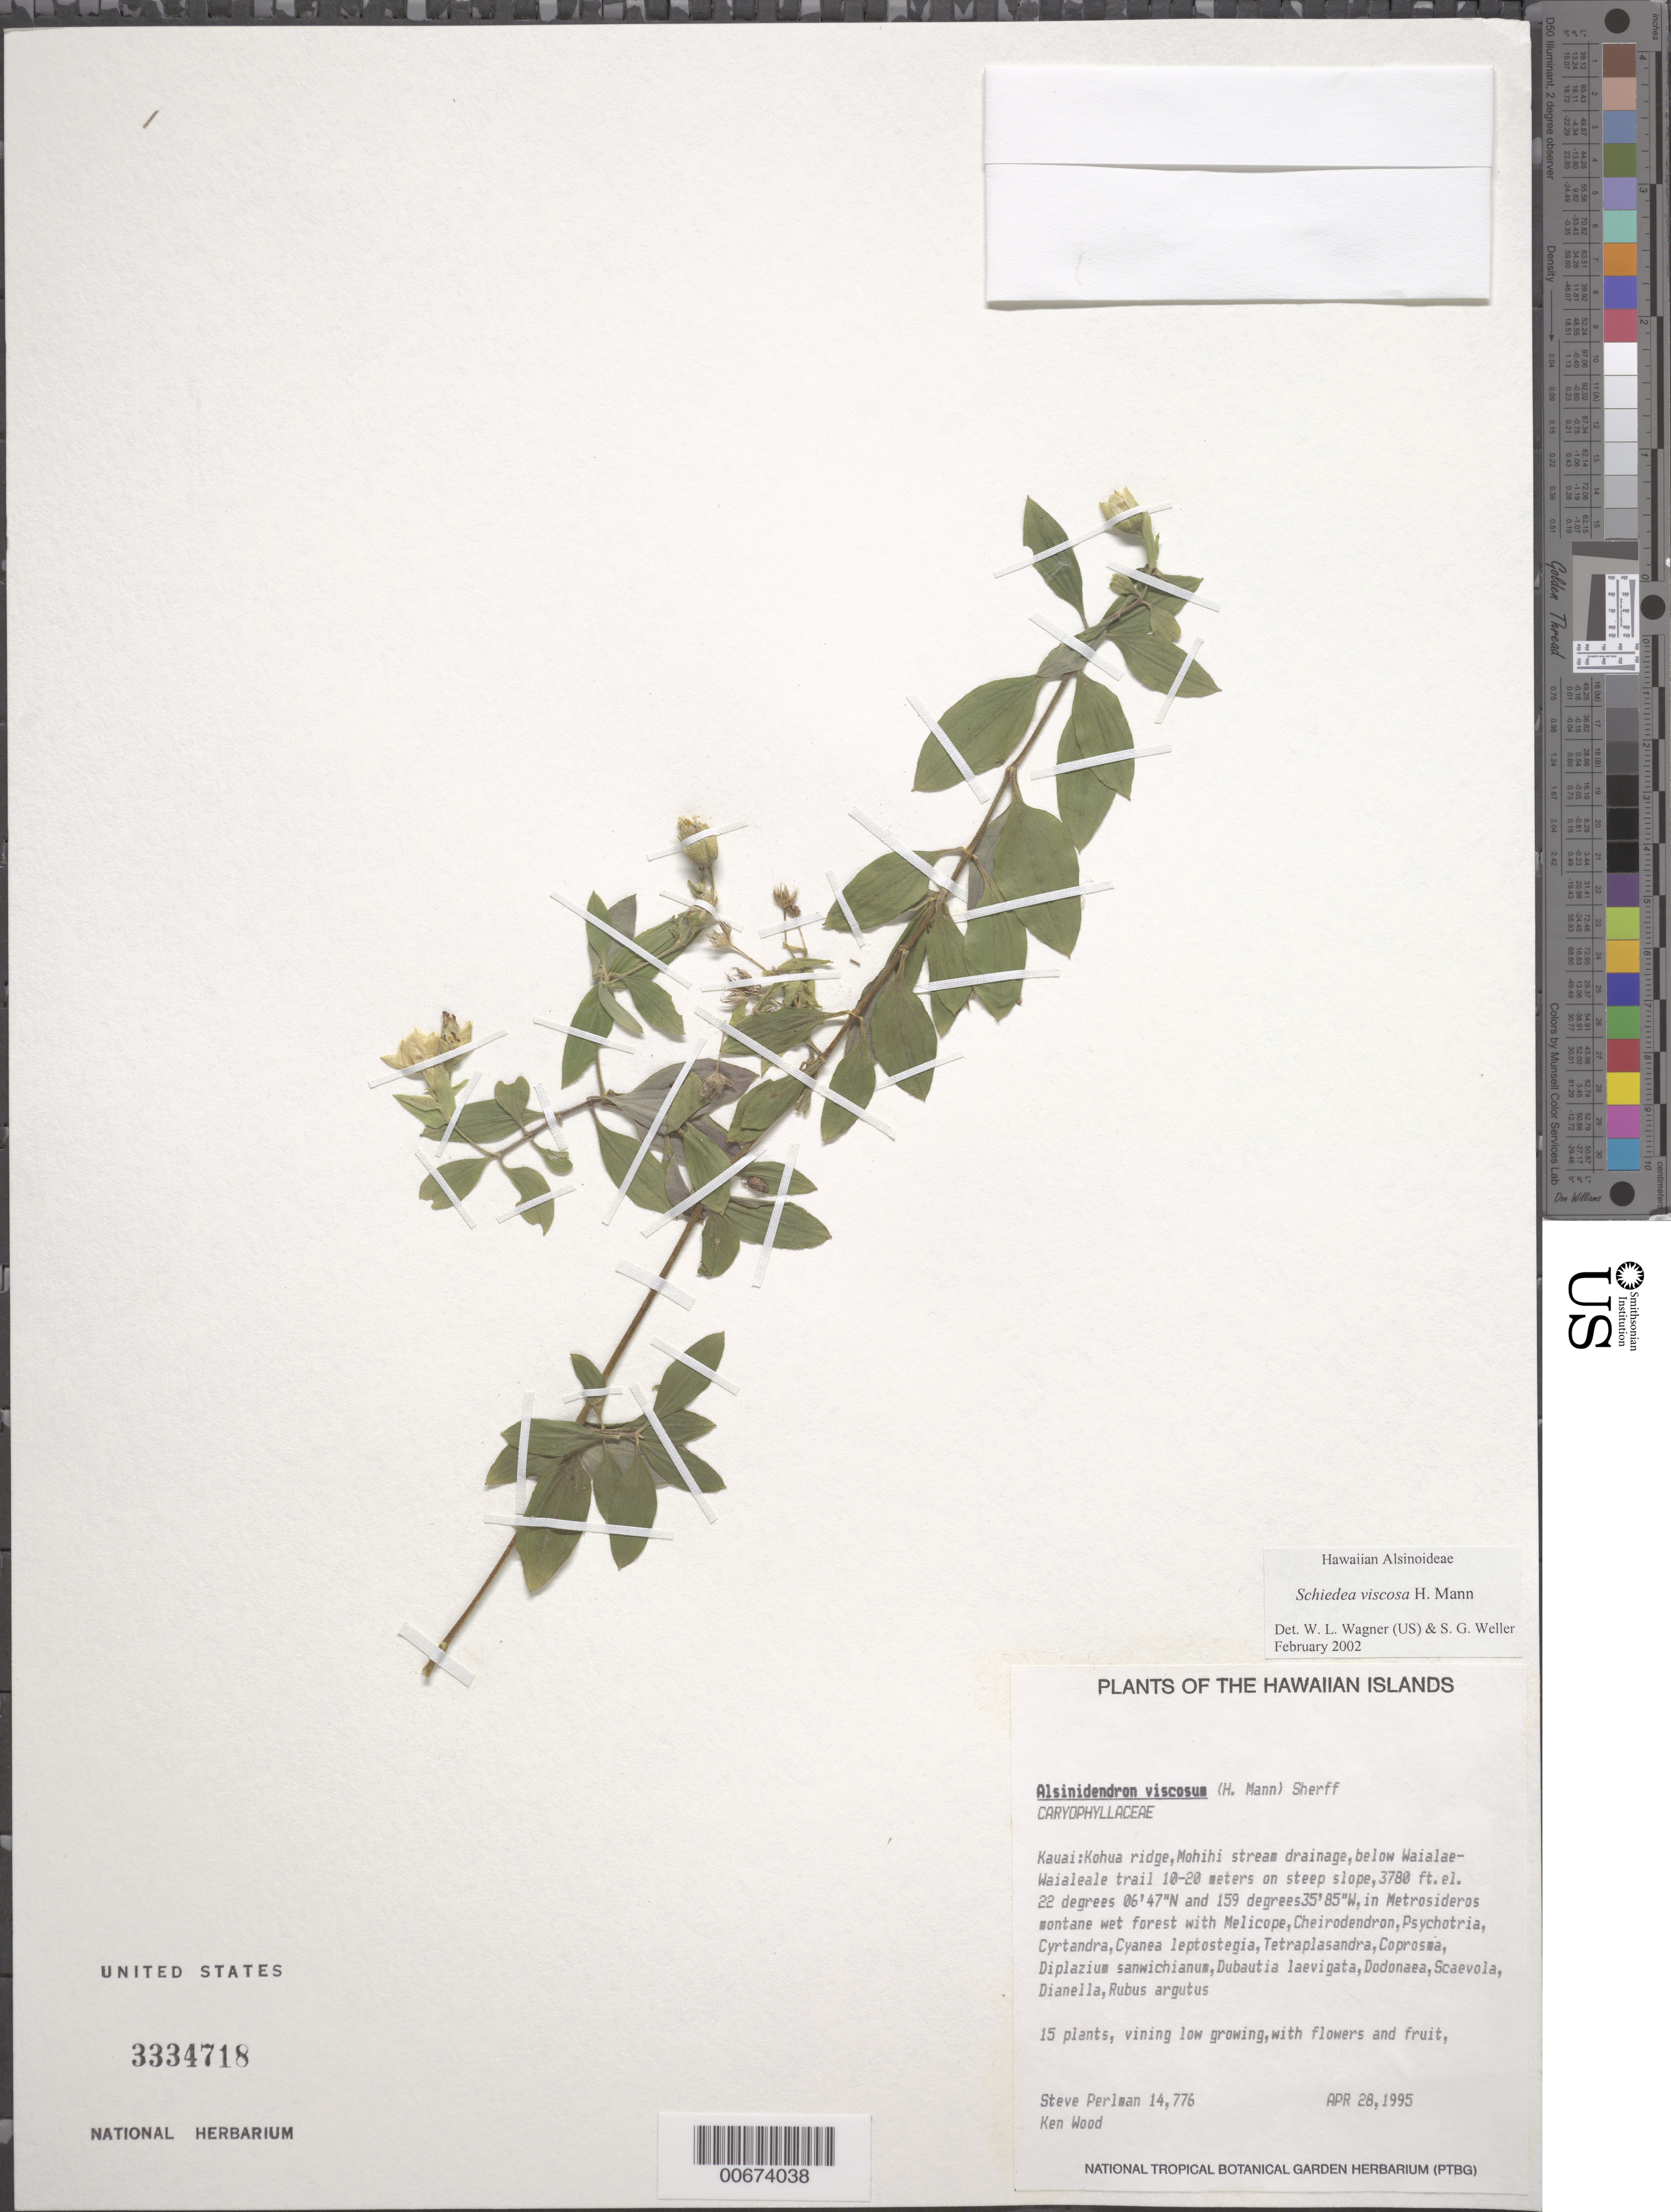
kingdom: Plantae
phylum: Tracheophyta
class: Magnoliopsida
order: Caryophyllales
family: Caryophyllaceae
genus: Schiedea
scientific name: Schiedea viscosa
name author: H. Mann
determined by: Wagner, W. L.; Weller, Stephen G.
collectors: S. P. Perlman & K. Wood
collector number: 14776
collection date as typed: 28 Apr 1995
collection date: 1995-04-28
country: United States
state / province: Hawaii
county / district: Kauai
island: Kaua'i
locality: Kohua ridge, Mohihi stream drainage, below Waialae-Waialeale trail 10-20 m on steep slope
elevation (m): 1152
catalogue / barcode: US 3334718